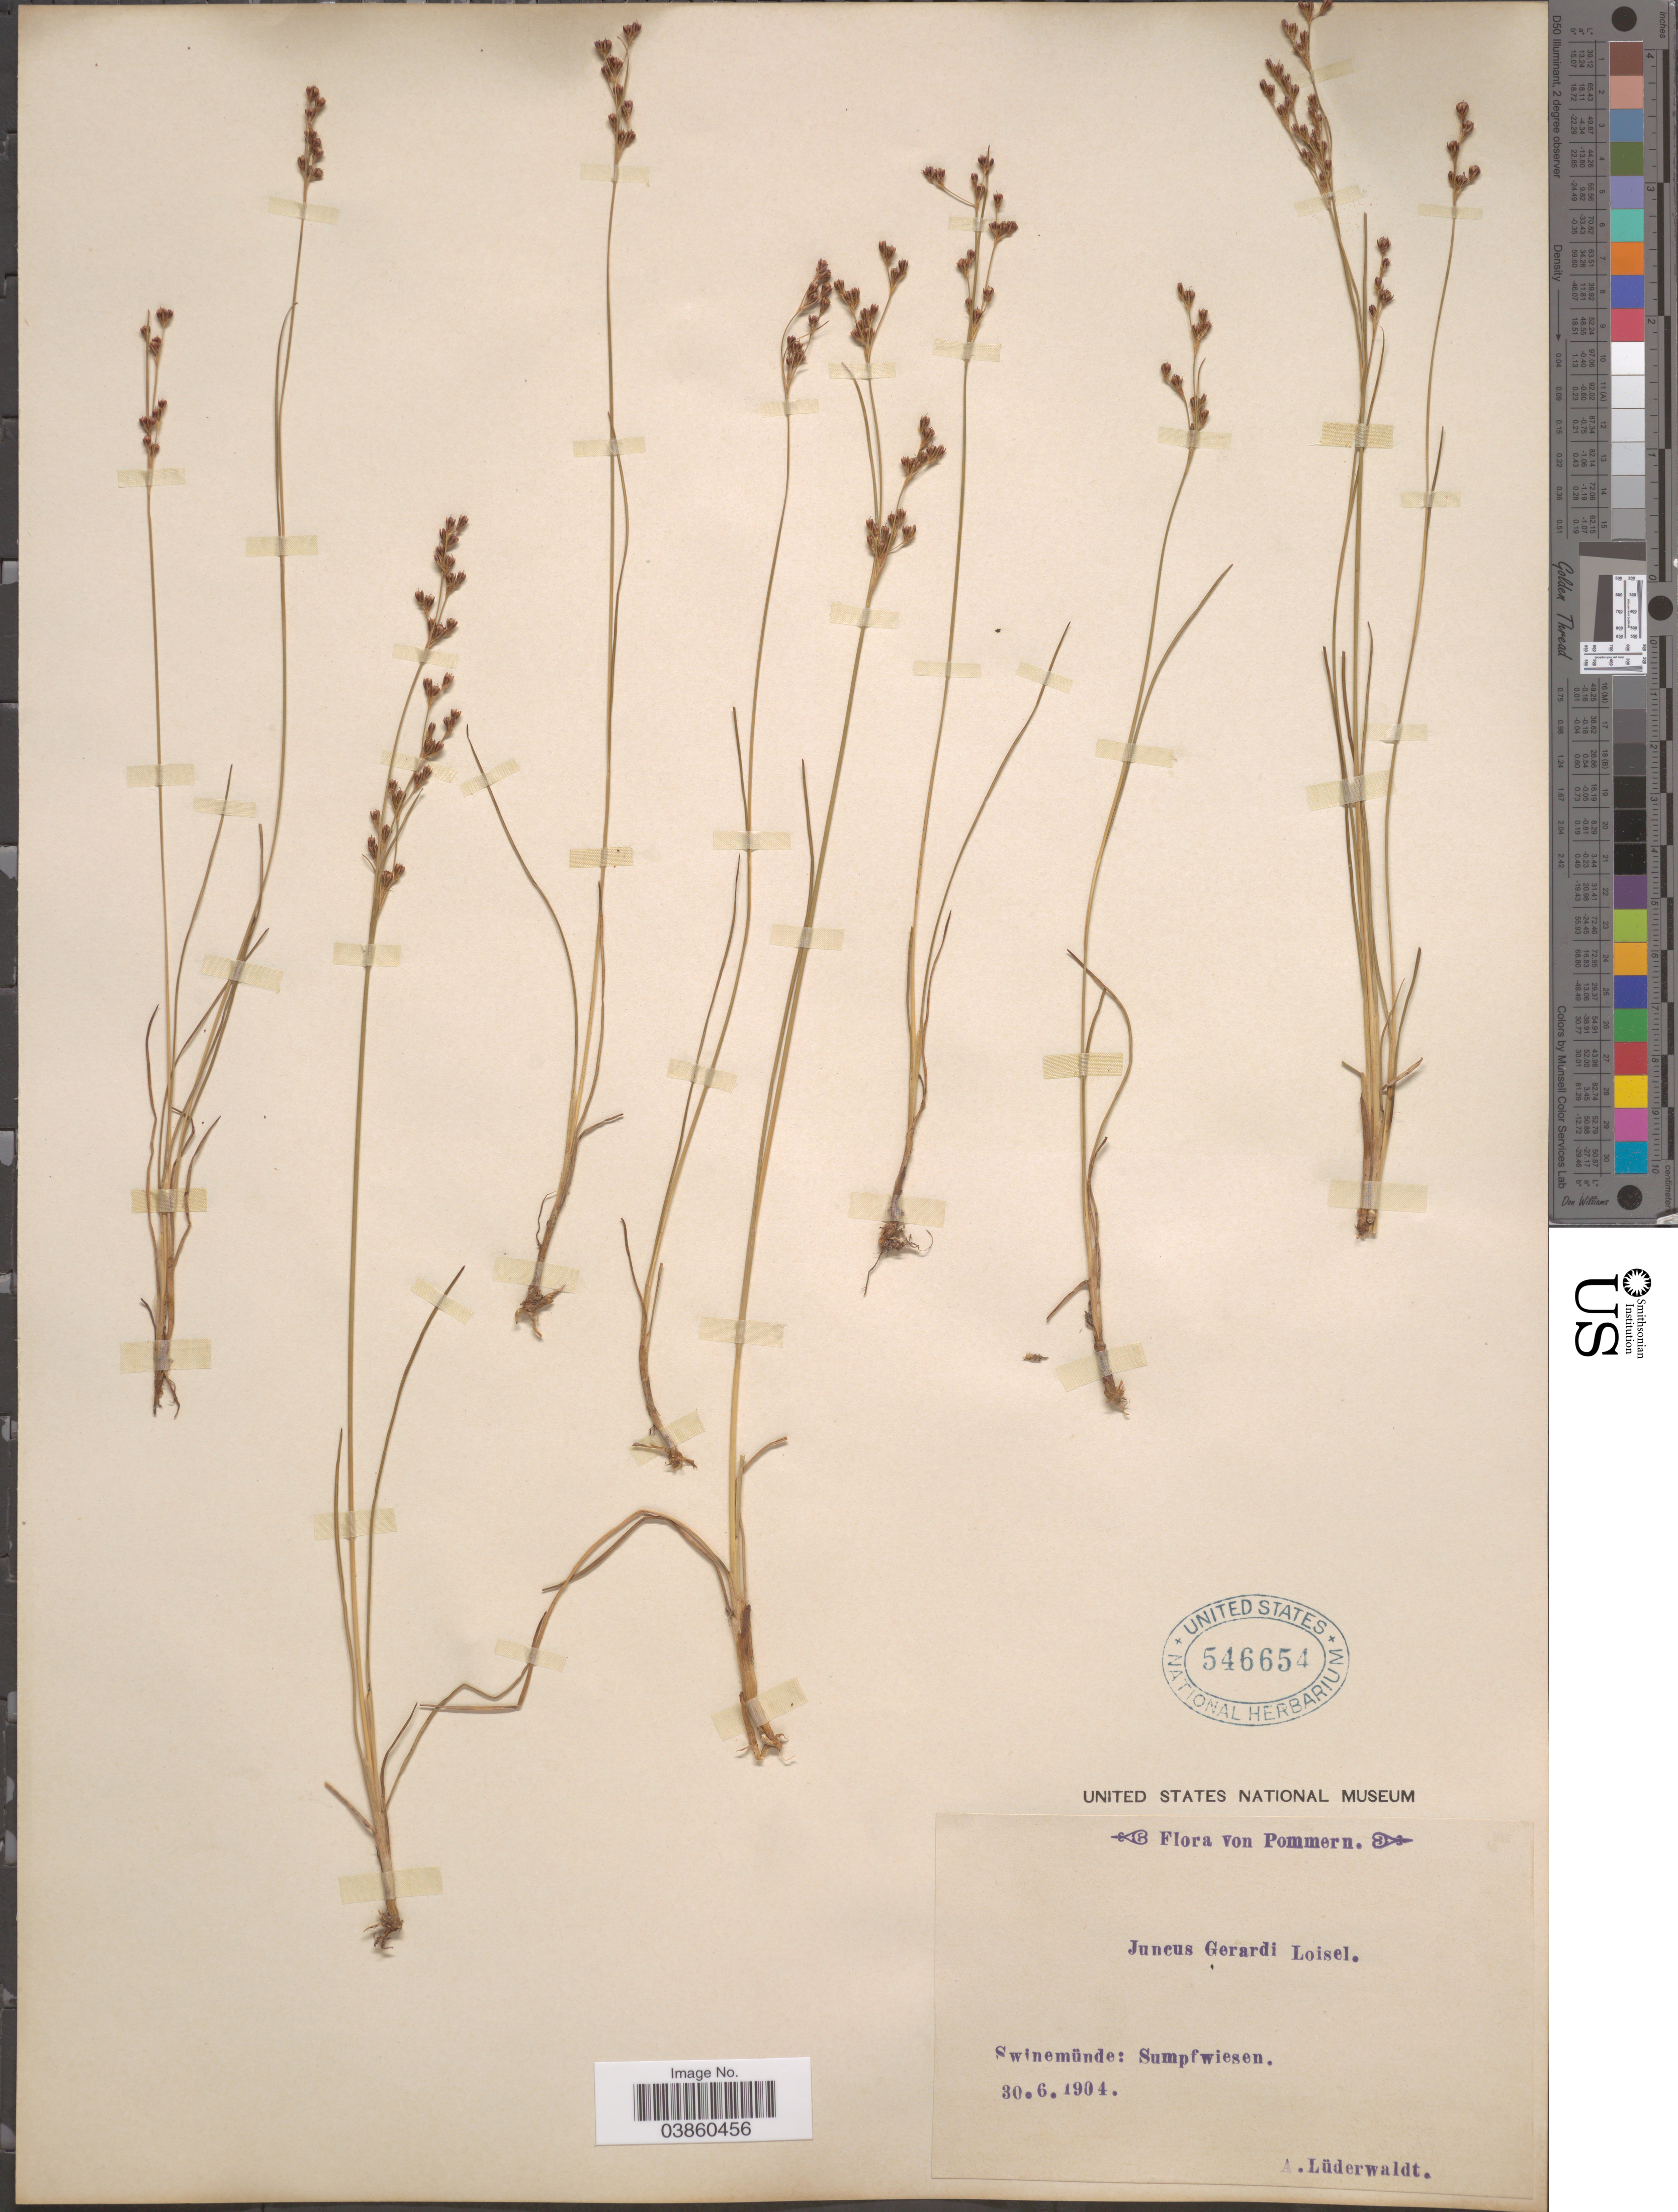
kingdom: Plantae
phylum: Tracheophyta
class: Liliopsida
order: Poales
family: Juncaceae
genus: Juncus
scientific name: Juncus gerardi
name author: Loisel.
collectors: A. Lüderwaldt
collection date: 1904-06-30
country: Germany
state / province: Mecklenburg-Vorpommern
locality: Von Pommern. Swinemünde: Sumpfwiesen.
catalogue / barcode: US 546654